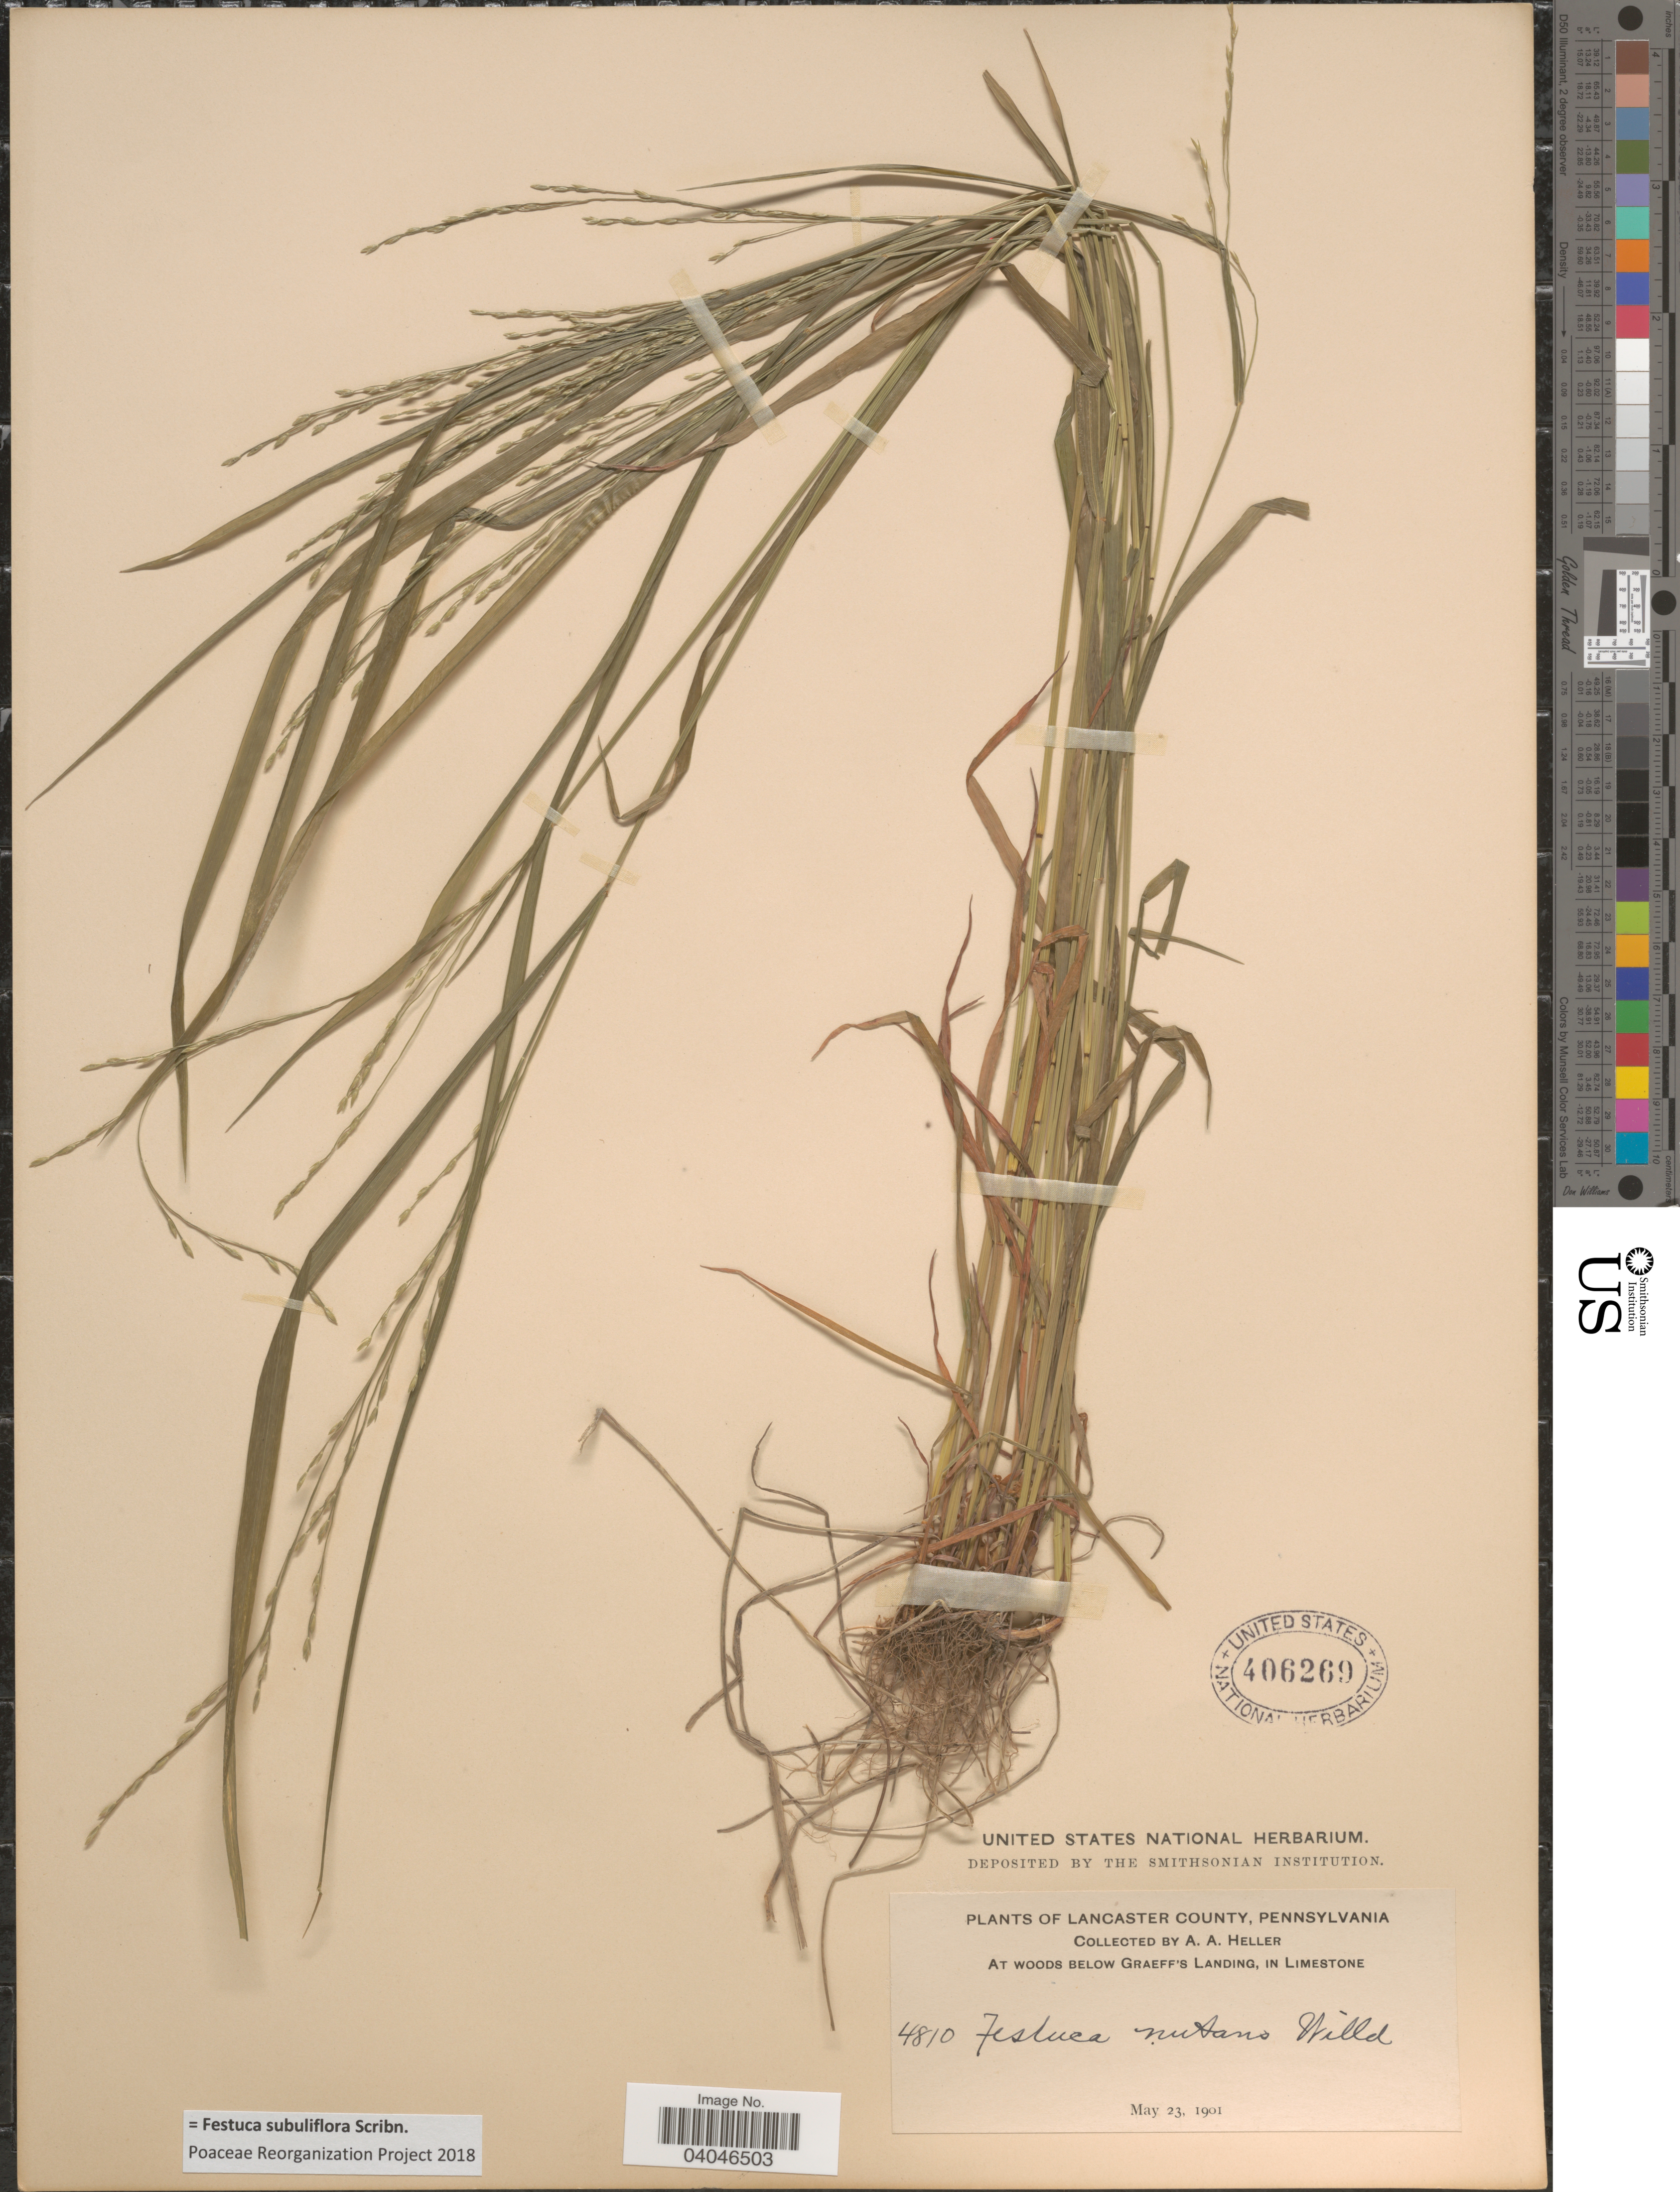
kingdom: Plantae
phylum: Tracheophyta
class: Liliopsida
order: Poales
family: Poaceae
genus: Festuca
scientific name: Festuca subuliflora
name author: Scribn.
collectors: A. A. Heller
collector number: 4810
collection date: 1901-05-23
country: United States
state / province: Pennsylvania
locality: Lancaster County. At woods below Graeff's Landing, in limestone.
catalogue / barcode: US 406269